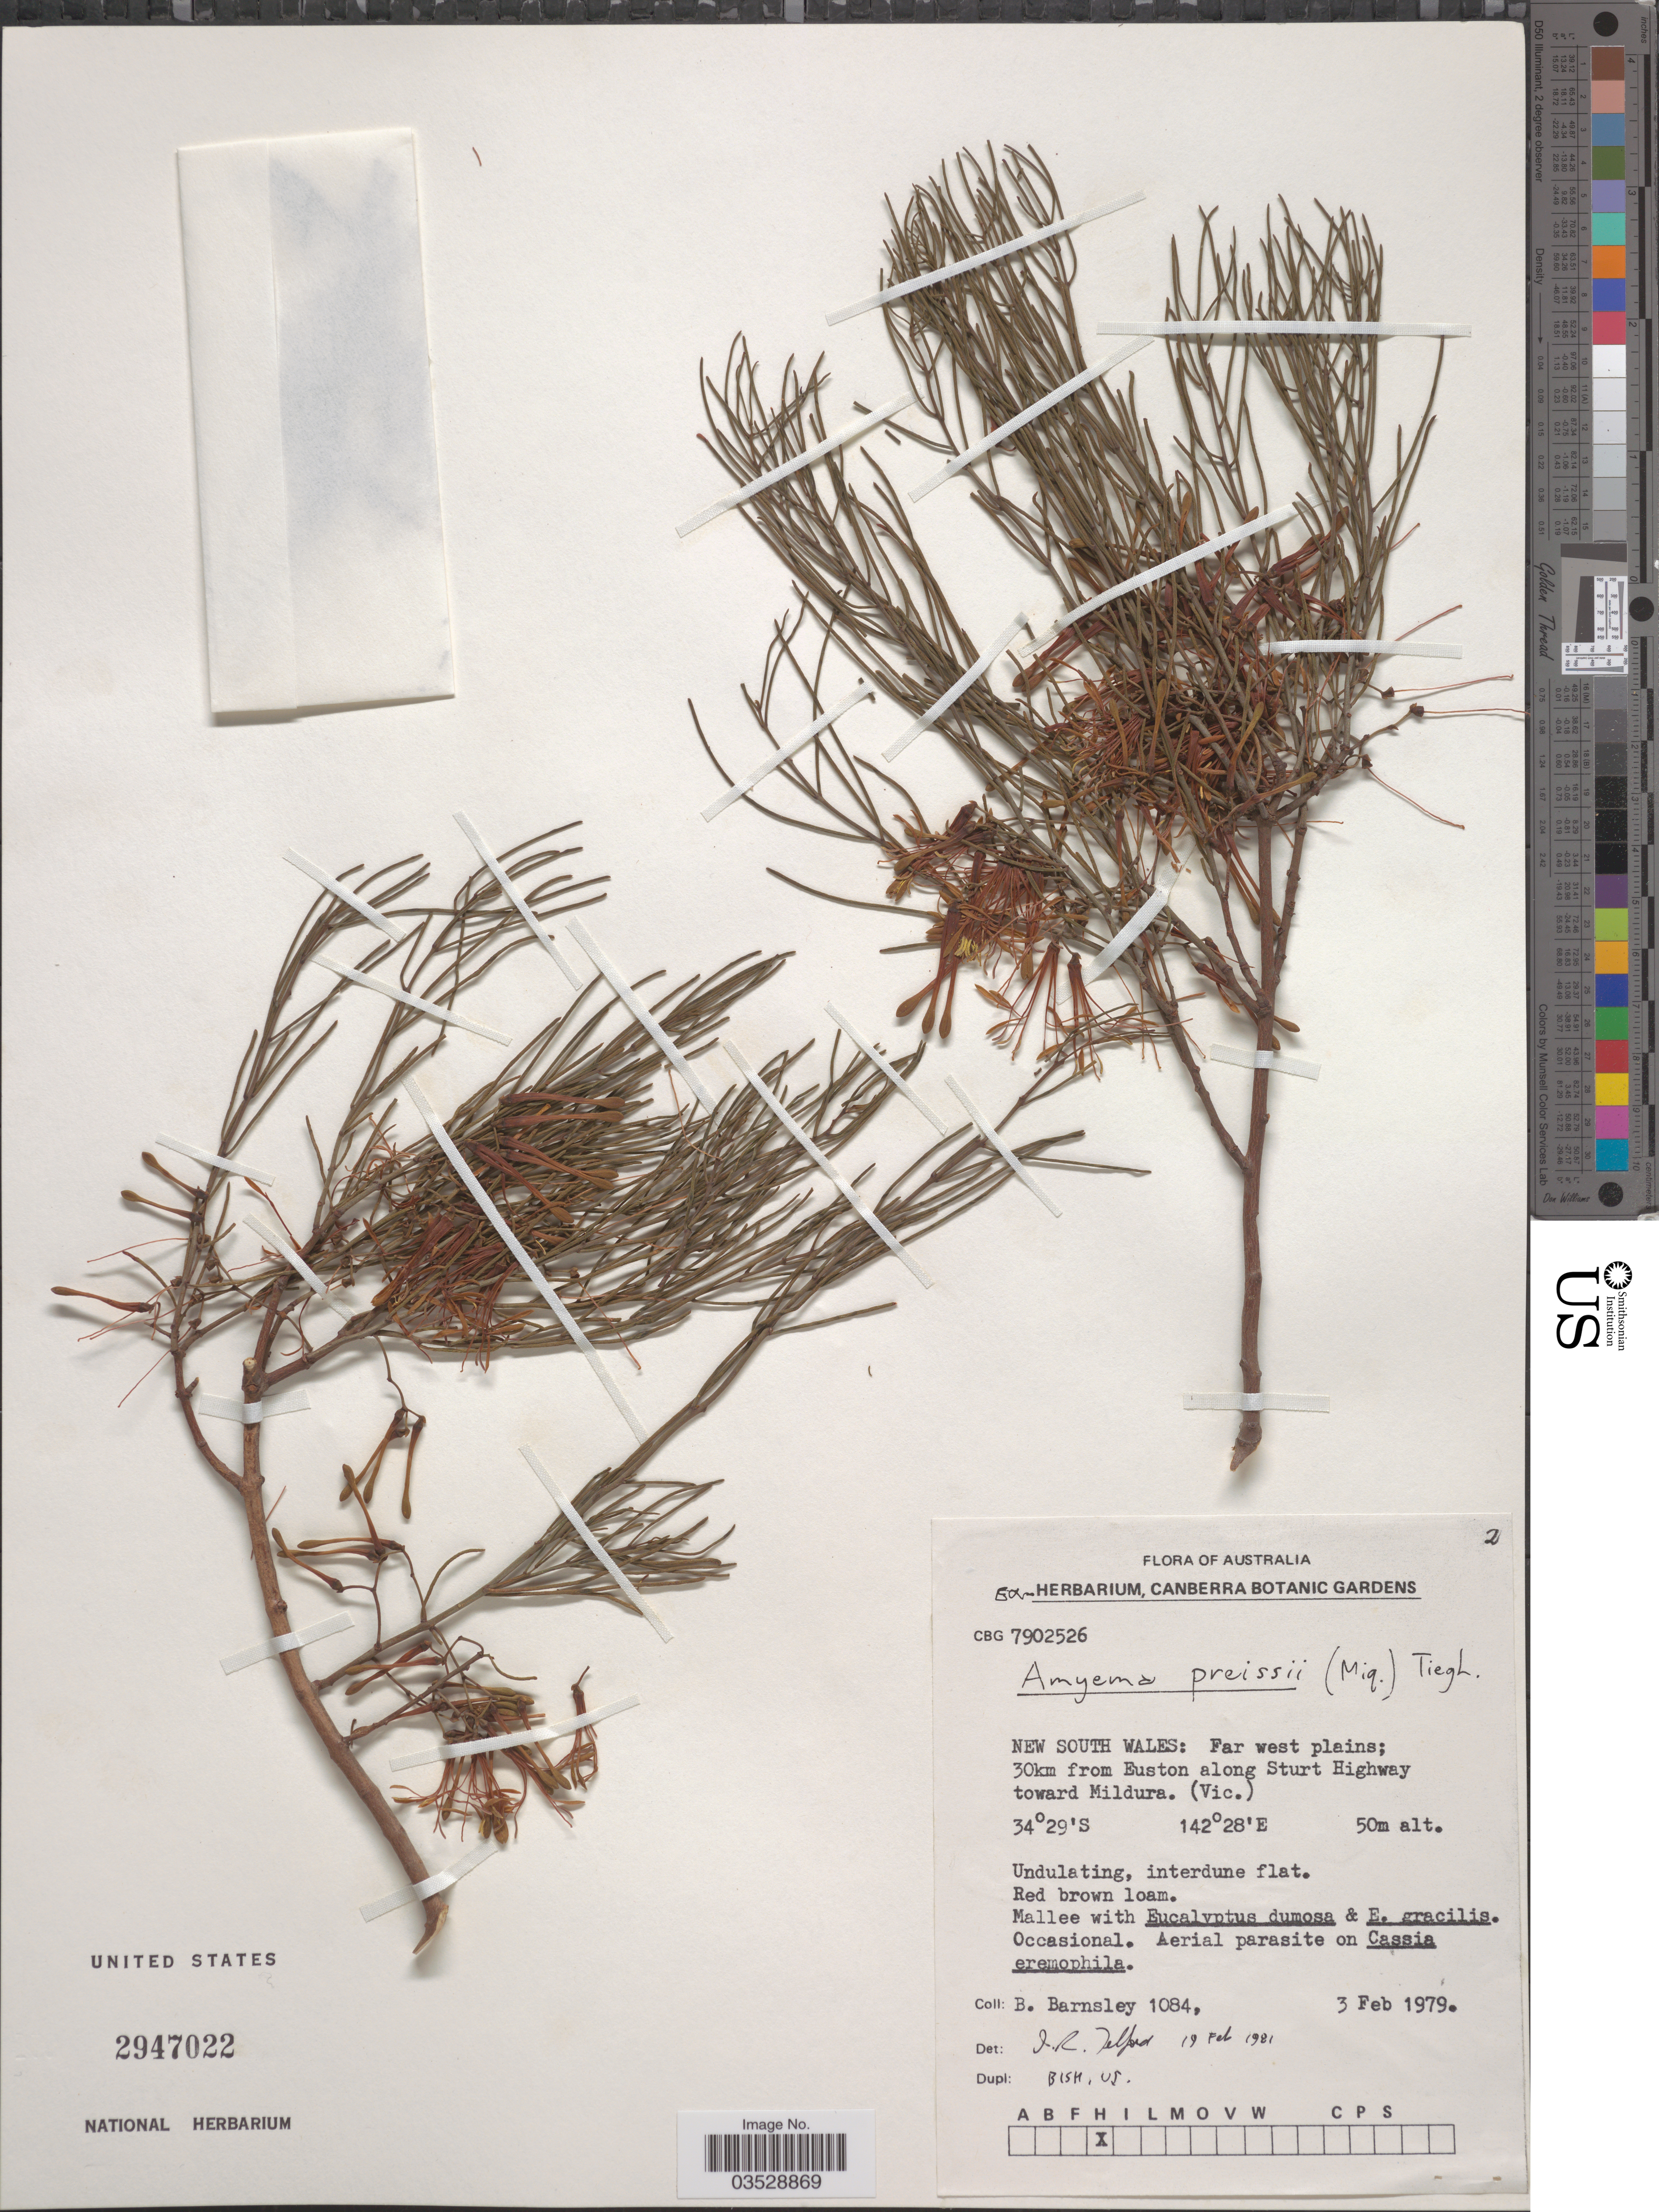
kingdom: Plantae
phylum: Tracheophyta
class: Magnoliopsida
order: Santalales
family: Loranthaceae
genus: Amyema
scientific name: Amyema preissii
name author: Tiegh.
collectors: B. Barnsley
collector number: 1084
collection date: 1979-02-03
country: Australia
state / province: New South Wales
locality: Far west plains; 30km from Euston along Sturt Highway toward Mildura. (Vic.).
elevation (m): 50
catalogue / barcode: US 2947022